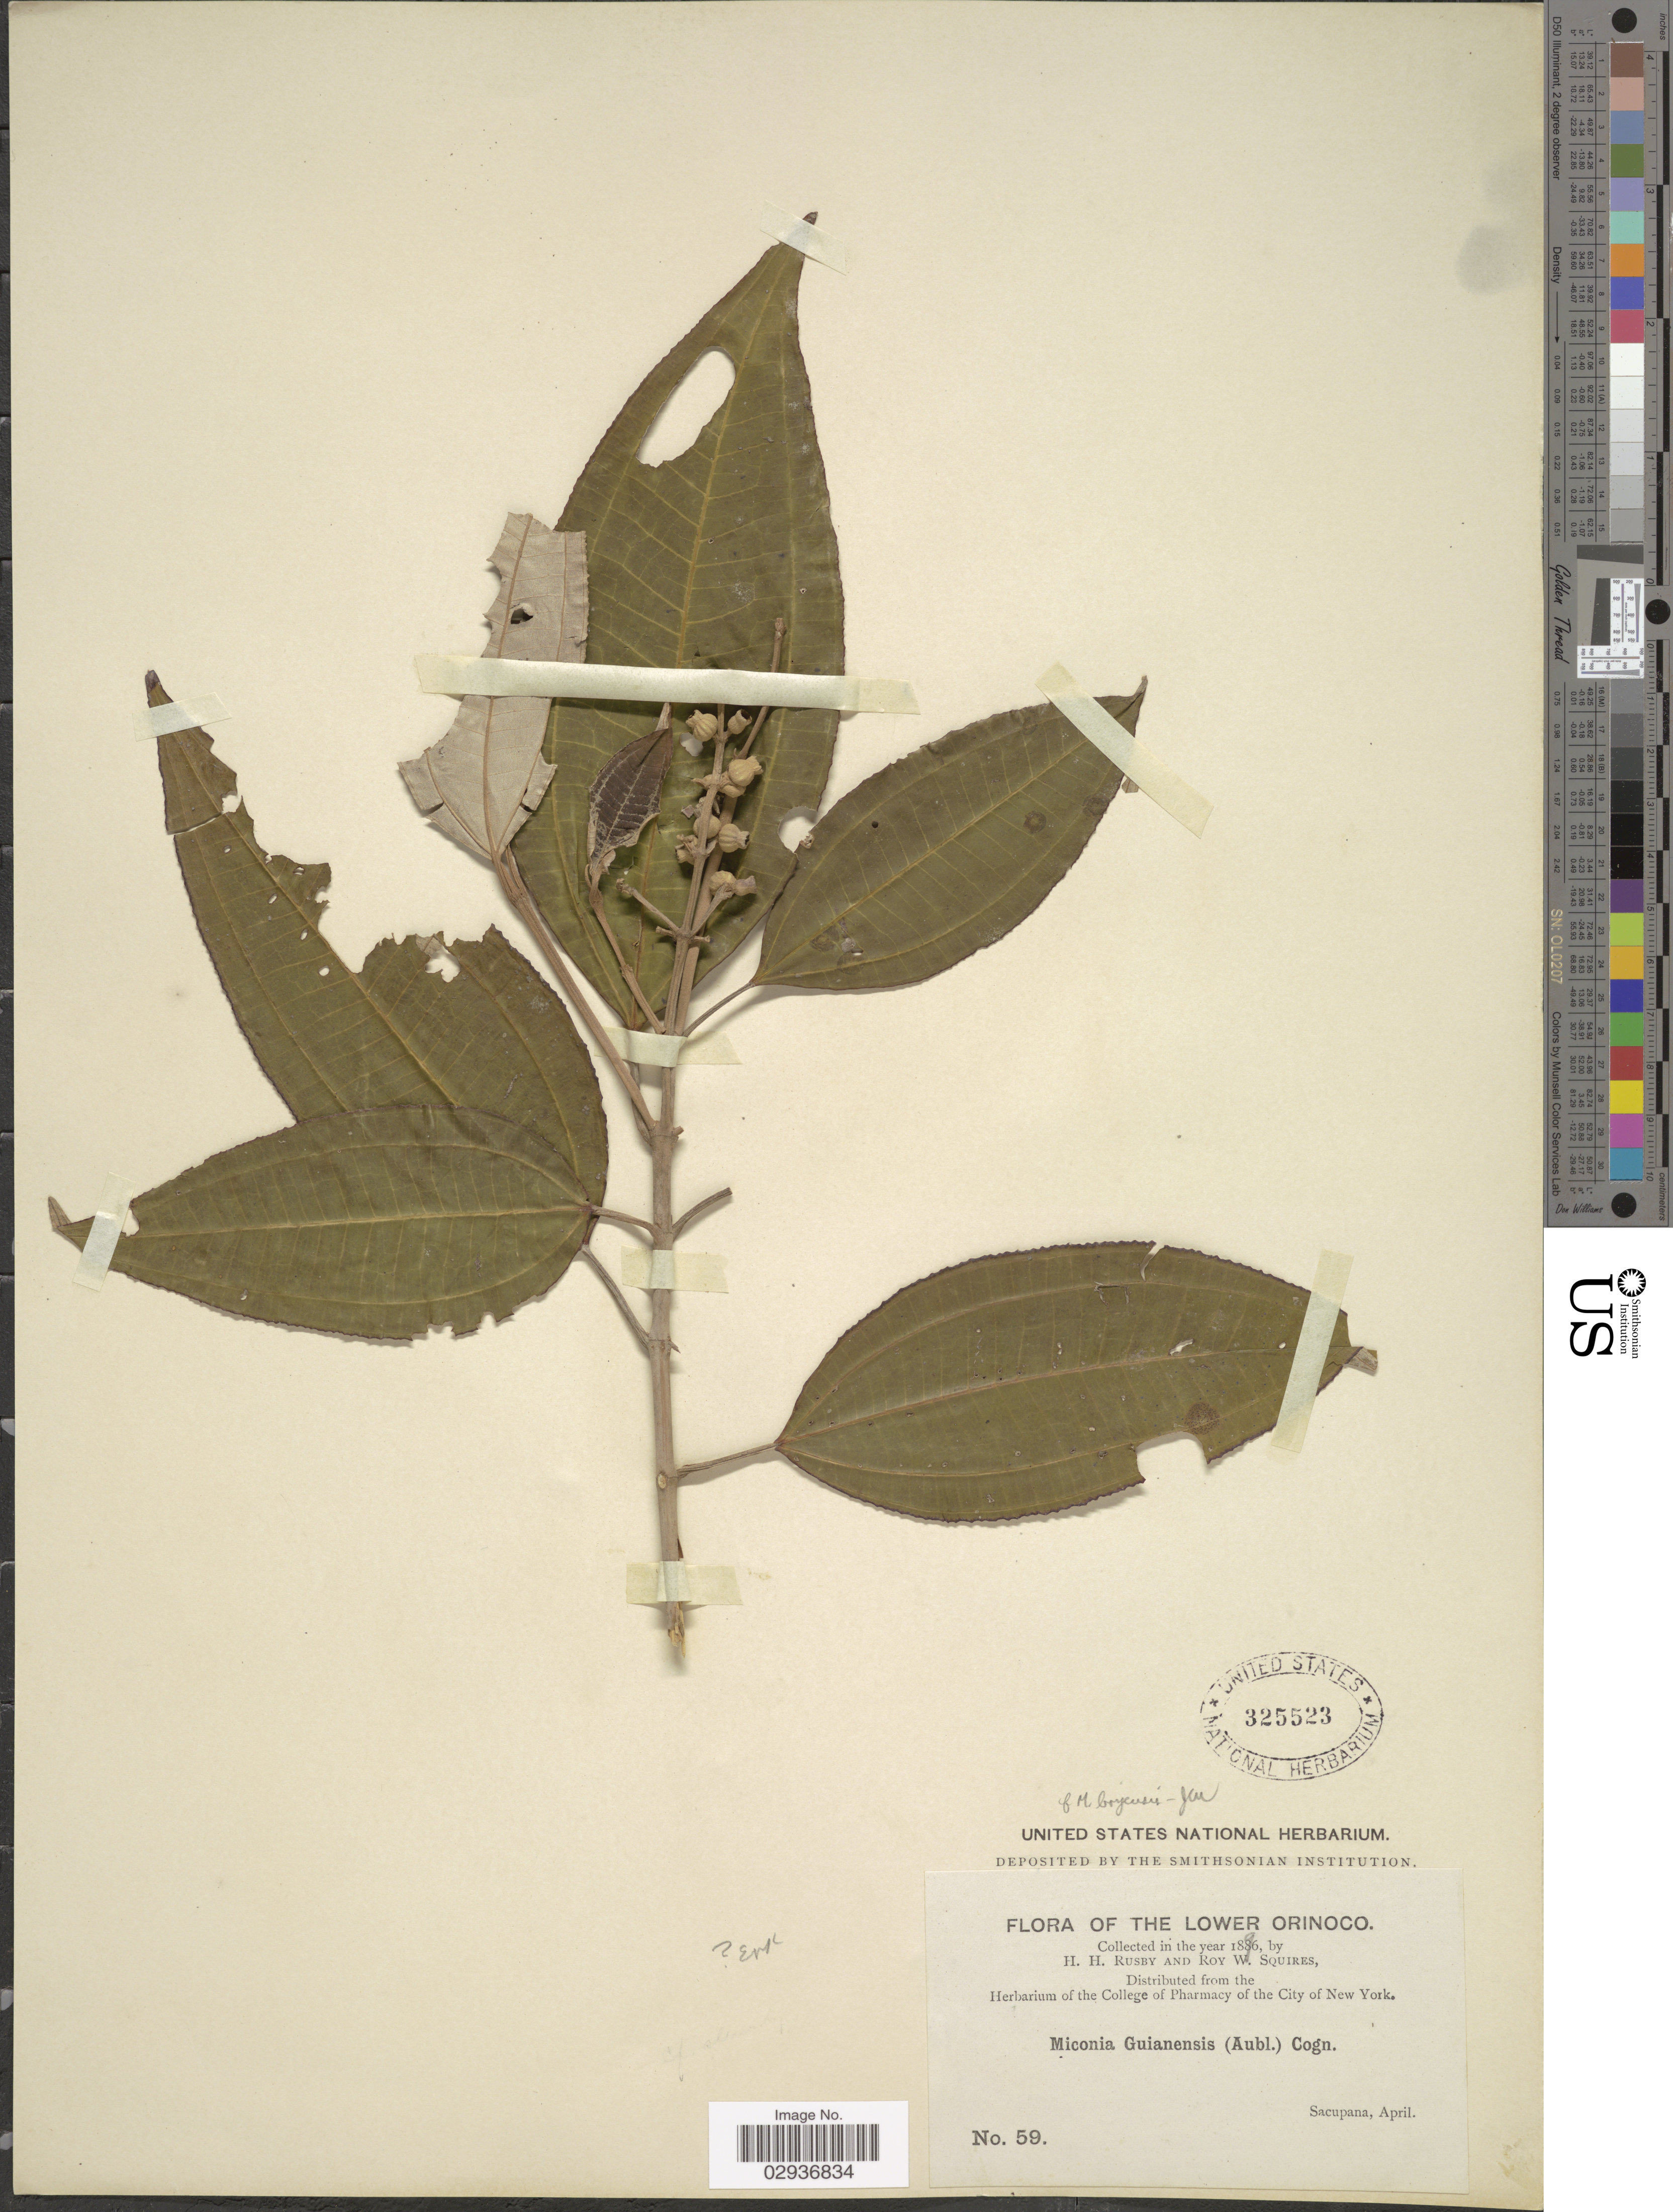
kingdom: Plantae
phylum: Tracheophyta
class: Magnoliopsida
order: Myrtales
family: Melastomataceae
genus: Miconia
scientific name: Miconia borjensis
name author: Wurdack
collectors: H. H. Rusby & R. Squires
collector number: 59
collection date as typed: Apr 1896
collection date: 1896-04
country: Venezuela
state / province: Delta Amacuro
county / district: Antonio Díaz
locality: Lower Orinoco, Sacupana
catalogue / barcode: US 325523